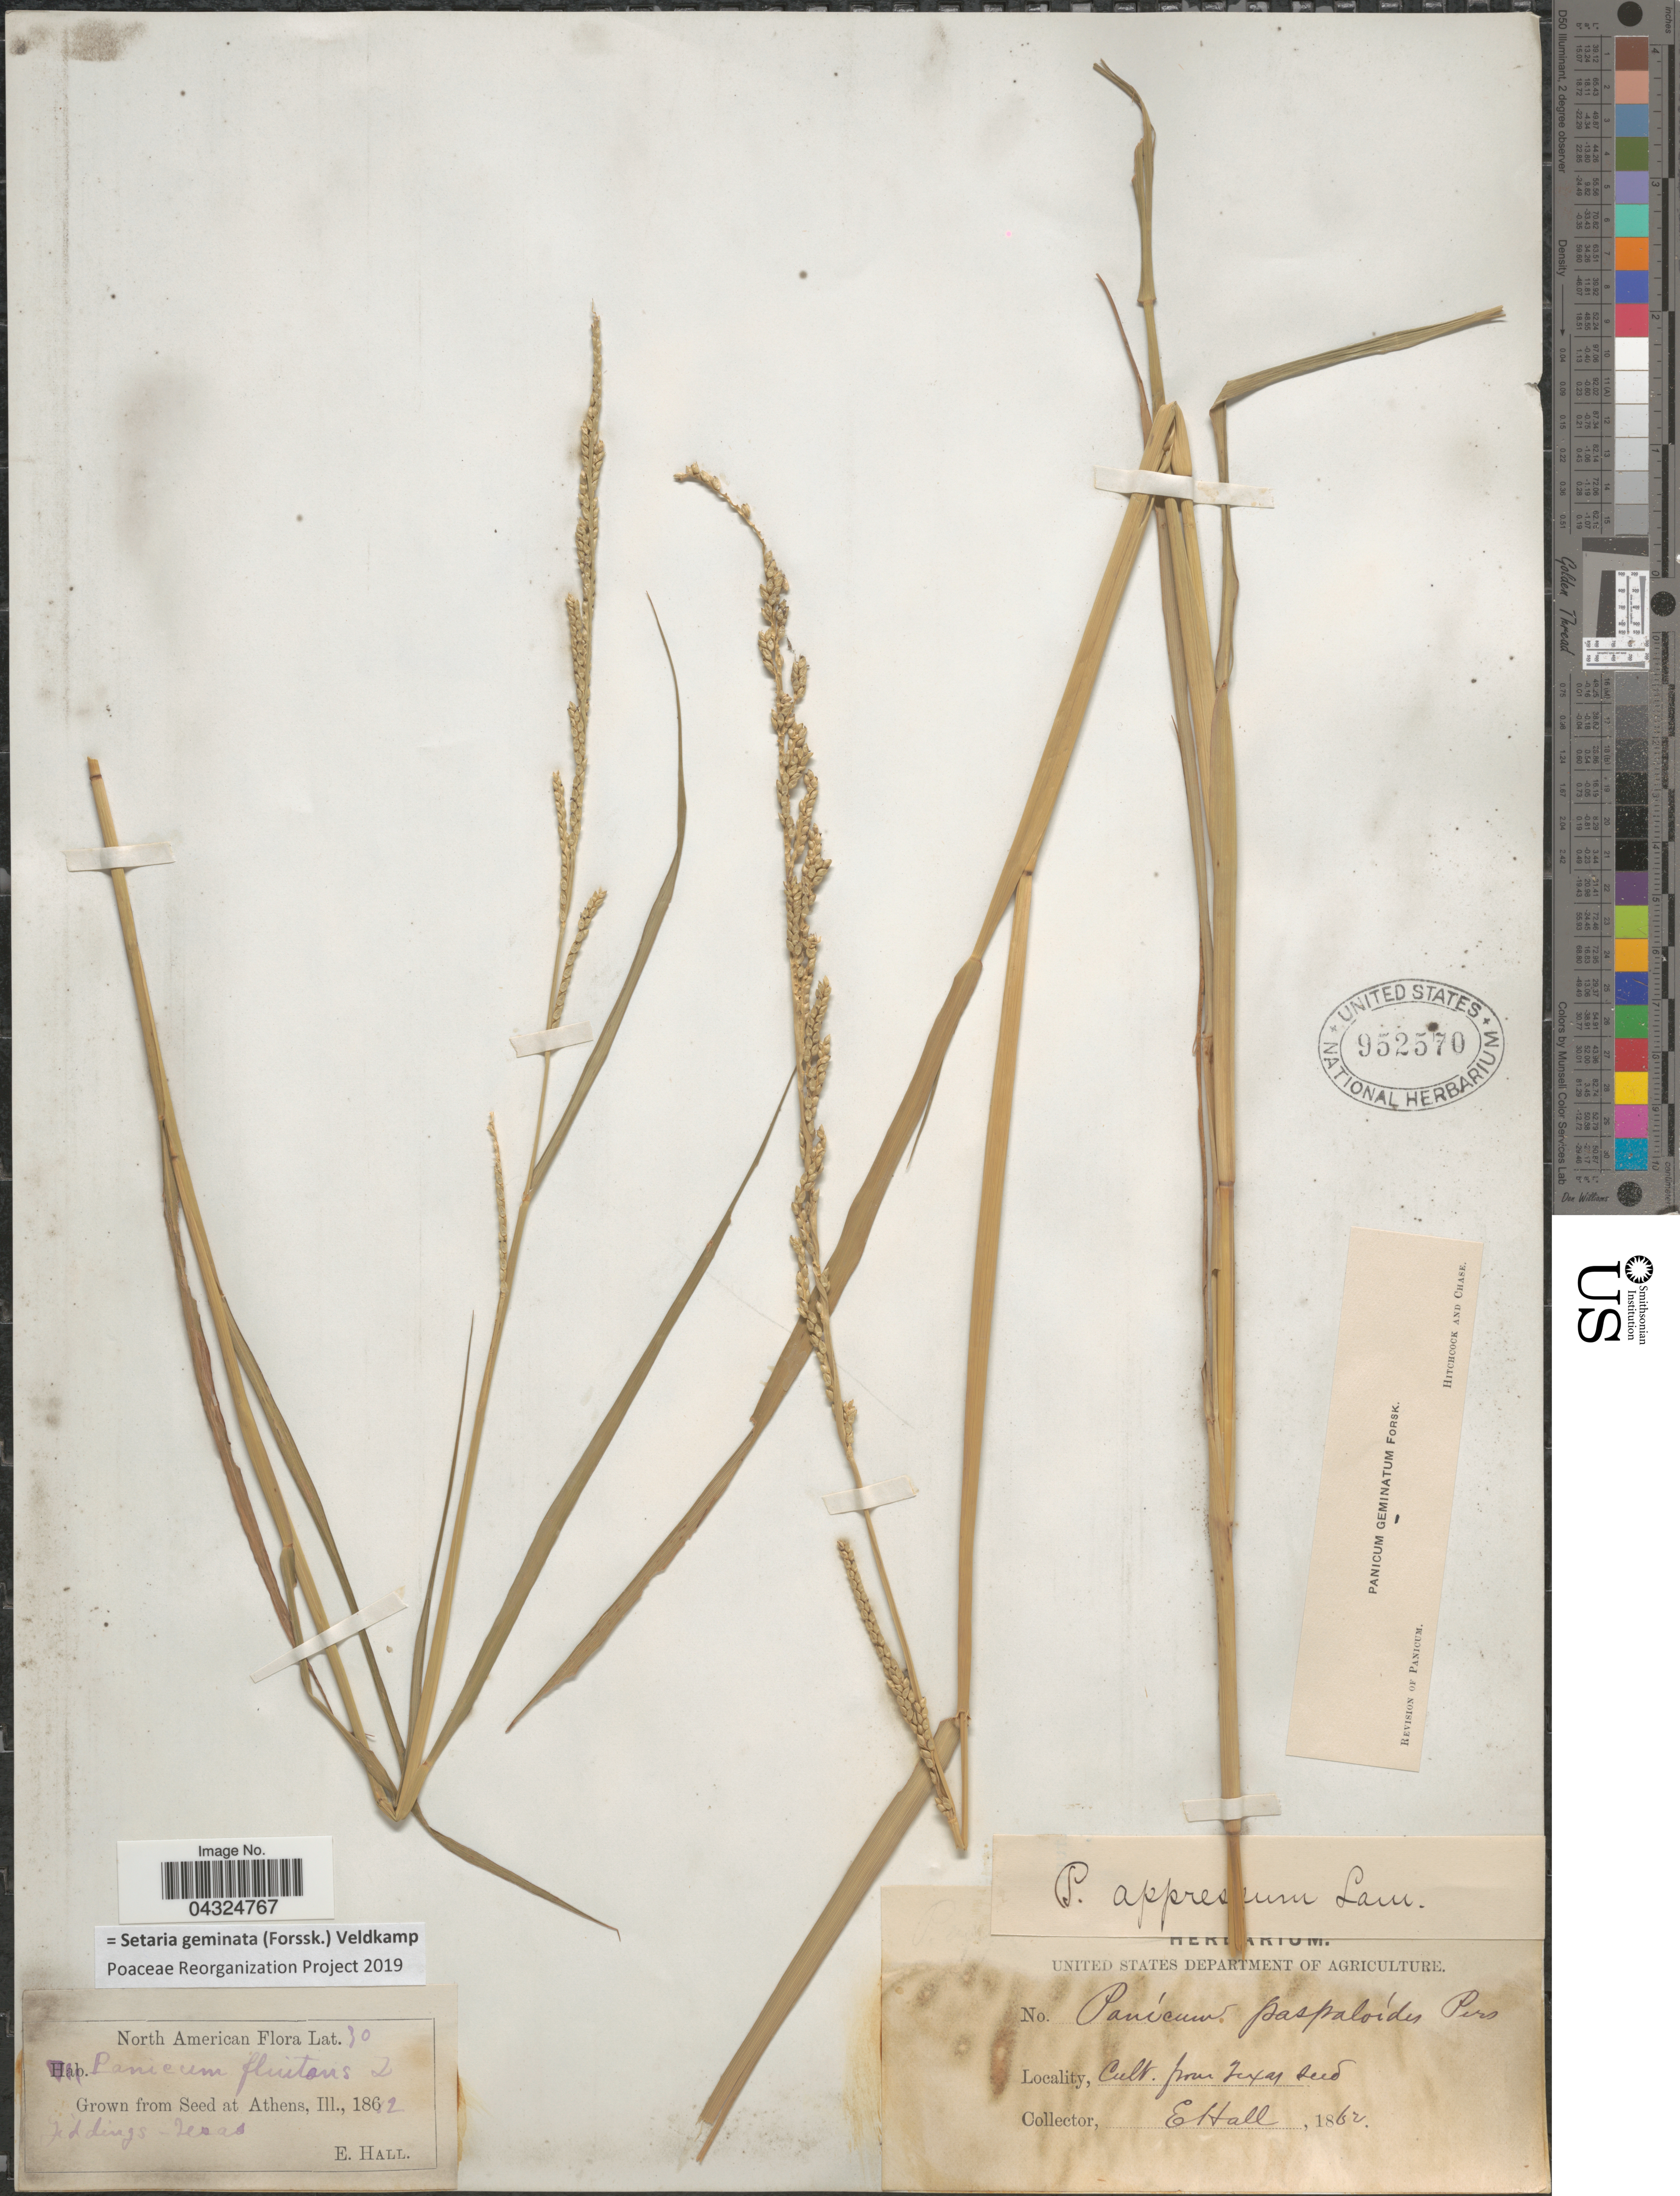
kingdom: Plantae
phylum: Tracheophyta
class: Liliopsida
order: Poales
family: Poaceae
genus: Setaria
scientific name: Setaria geminata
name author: (Forssk.) Veldkamp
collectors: E. Hall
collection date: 1862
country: United States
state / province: Illinois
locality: Grown from Seed at Athens.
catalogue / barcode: US 952570